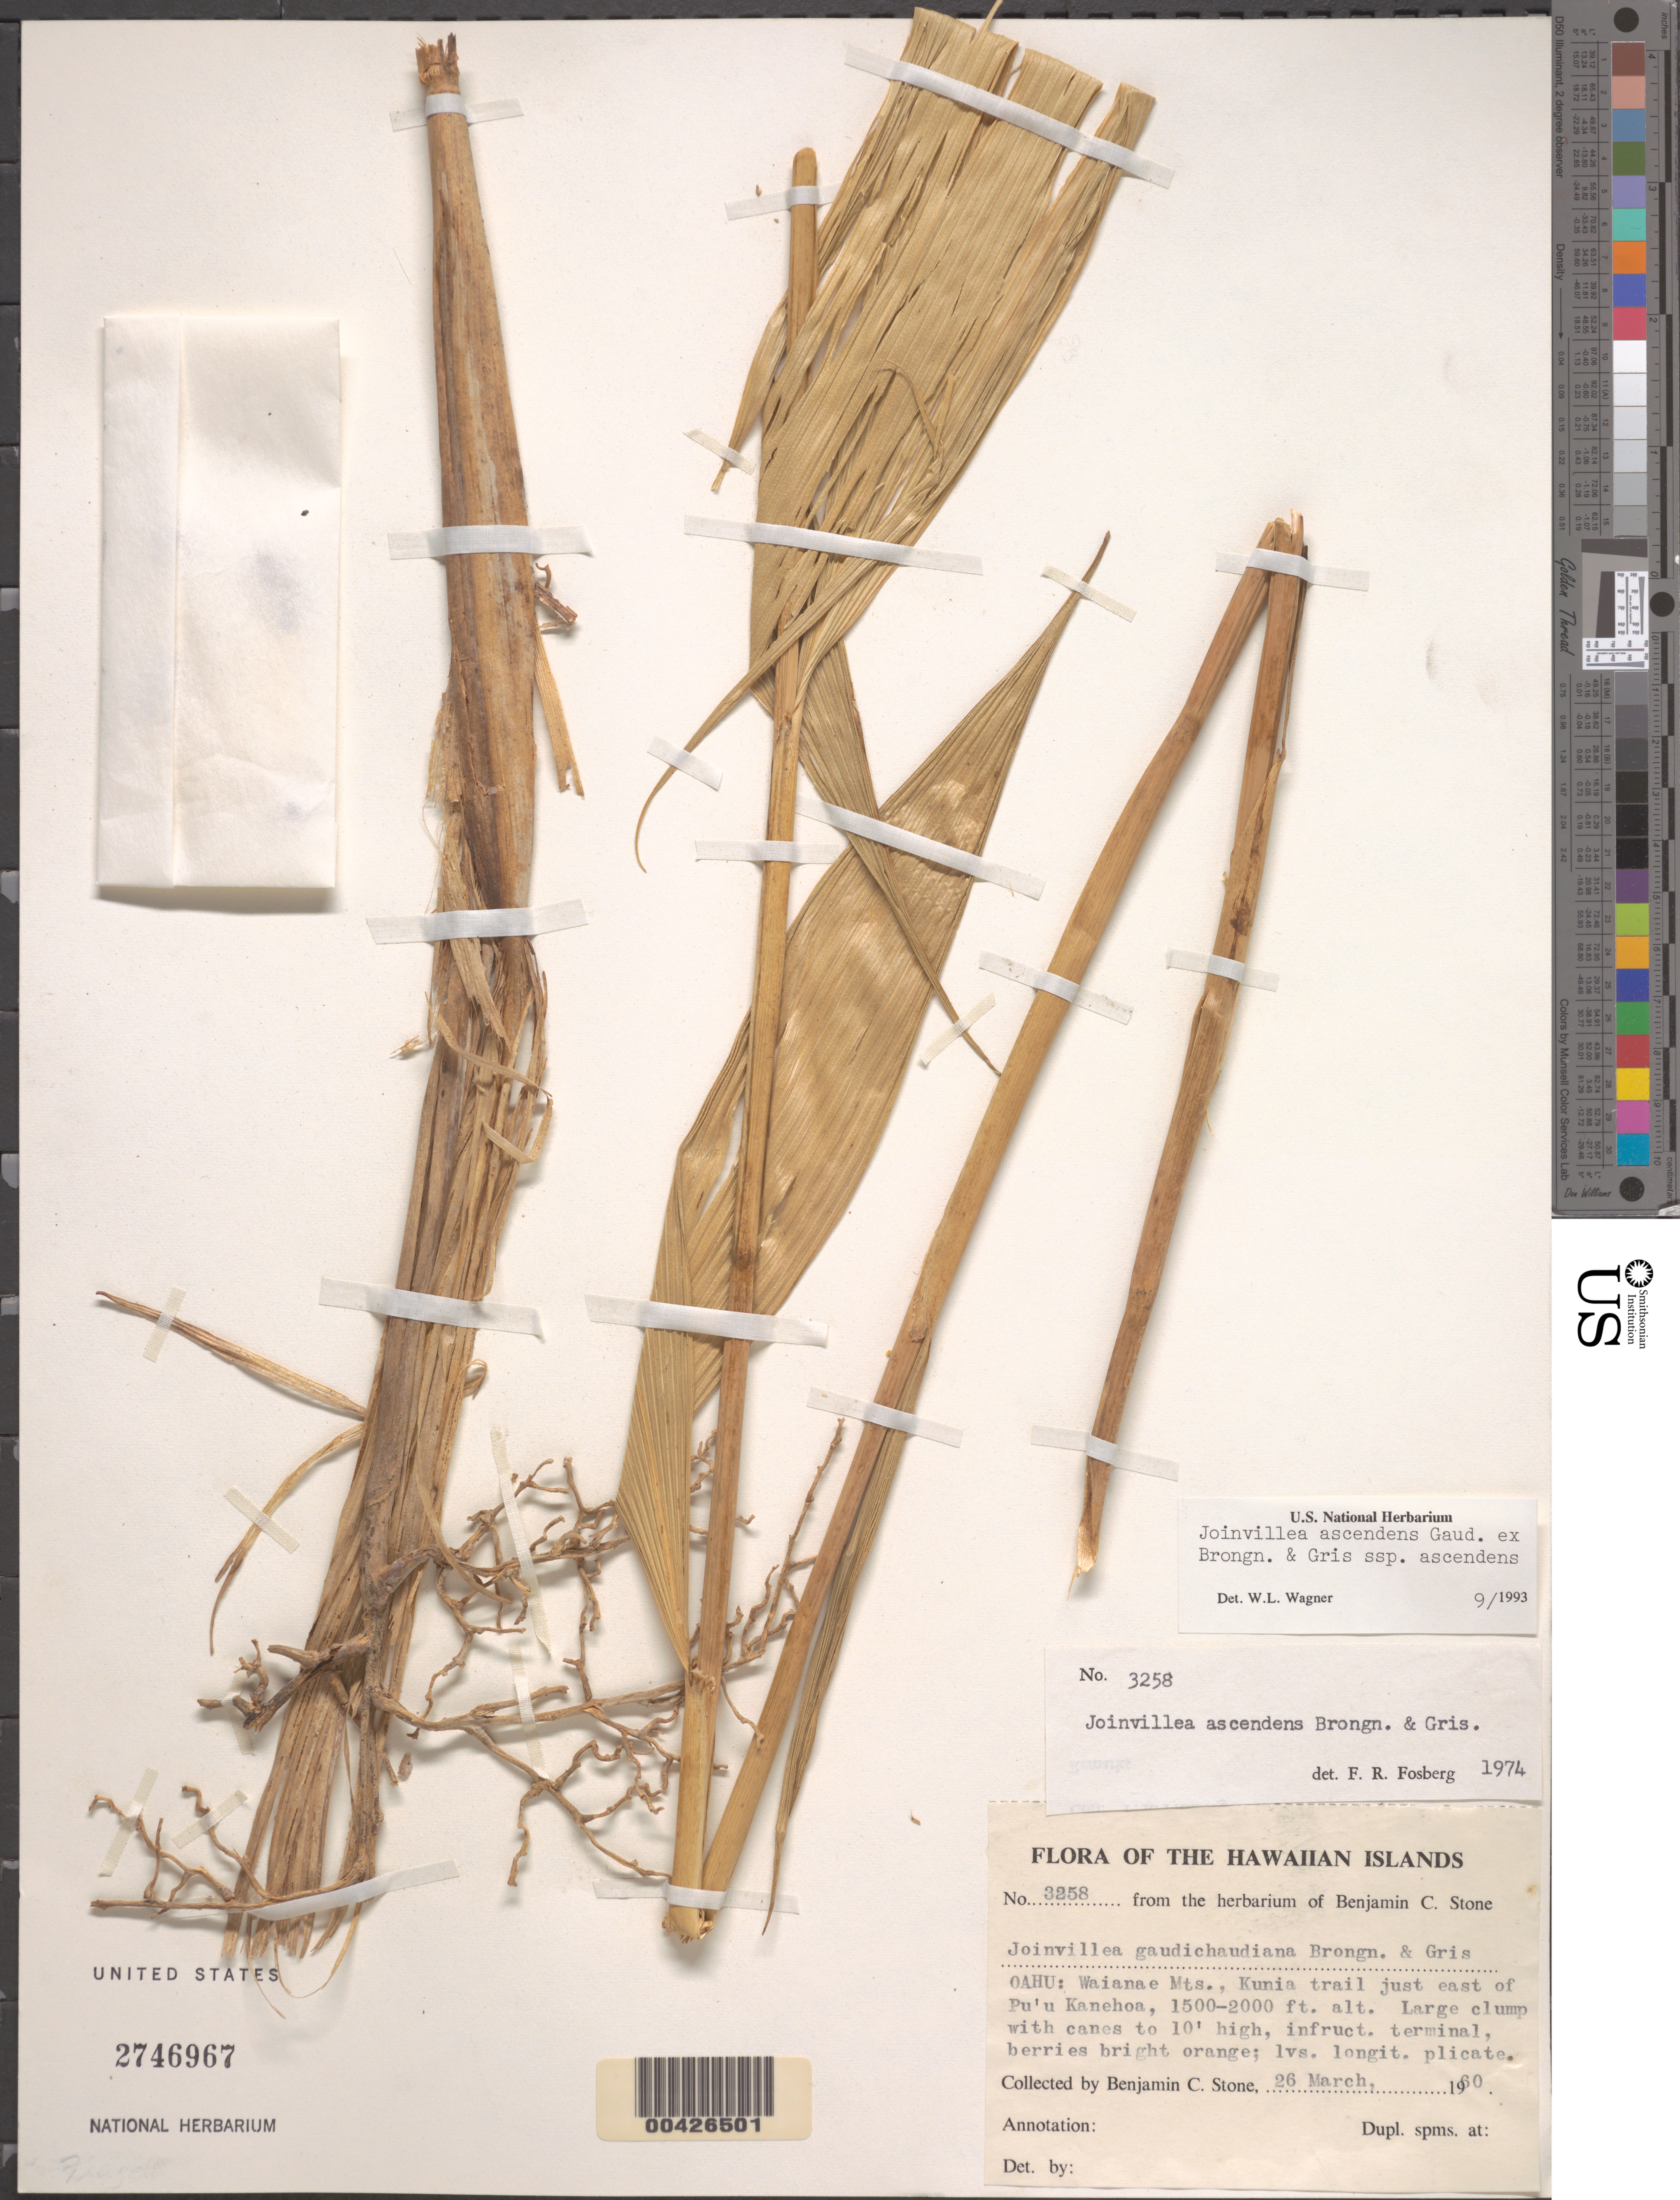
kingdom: Plantae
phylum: Tracheophyta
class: Liliopsida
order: Poales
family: Joinvilleaceae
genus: Joinvillea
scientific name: Joinvillea ascendens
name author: Gaudich. ex Brongn. & Gris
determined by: Fosberg, F. R.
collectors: B. C. Stone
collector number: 3258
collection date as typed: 26 Mar 1960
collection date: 1960-03-26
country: United States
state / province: Hawaii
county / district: Honolulu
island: Oahu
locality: Waianae Mountains, Kunia trail just E of Puu Kanehoaa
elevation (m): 457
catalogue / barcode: US 2746967